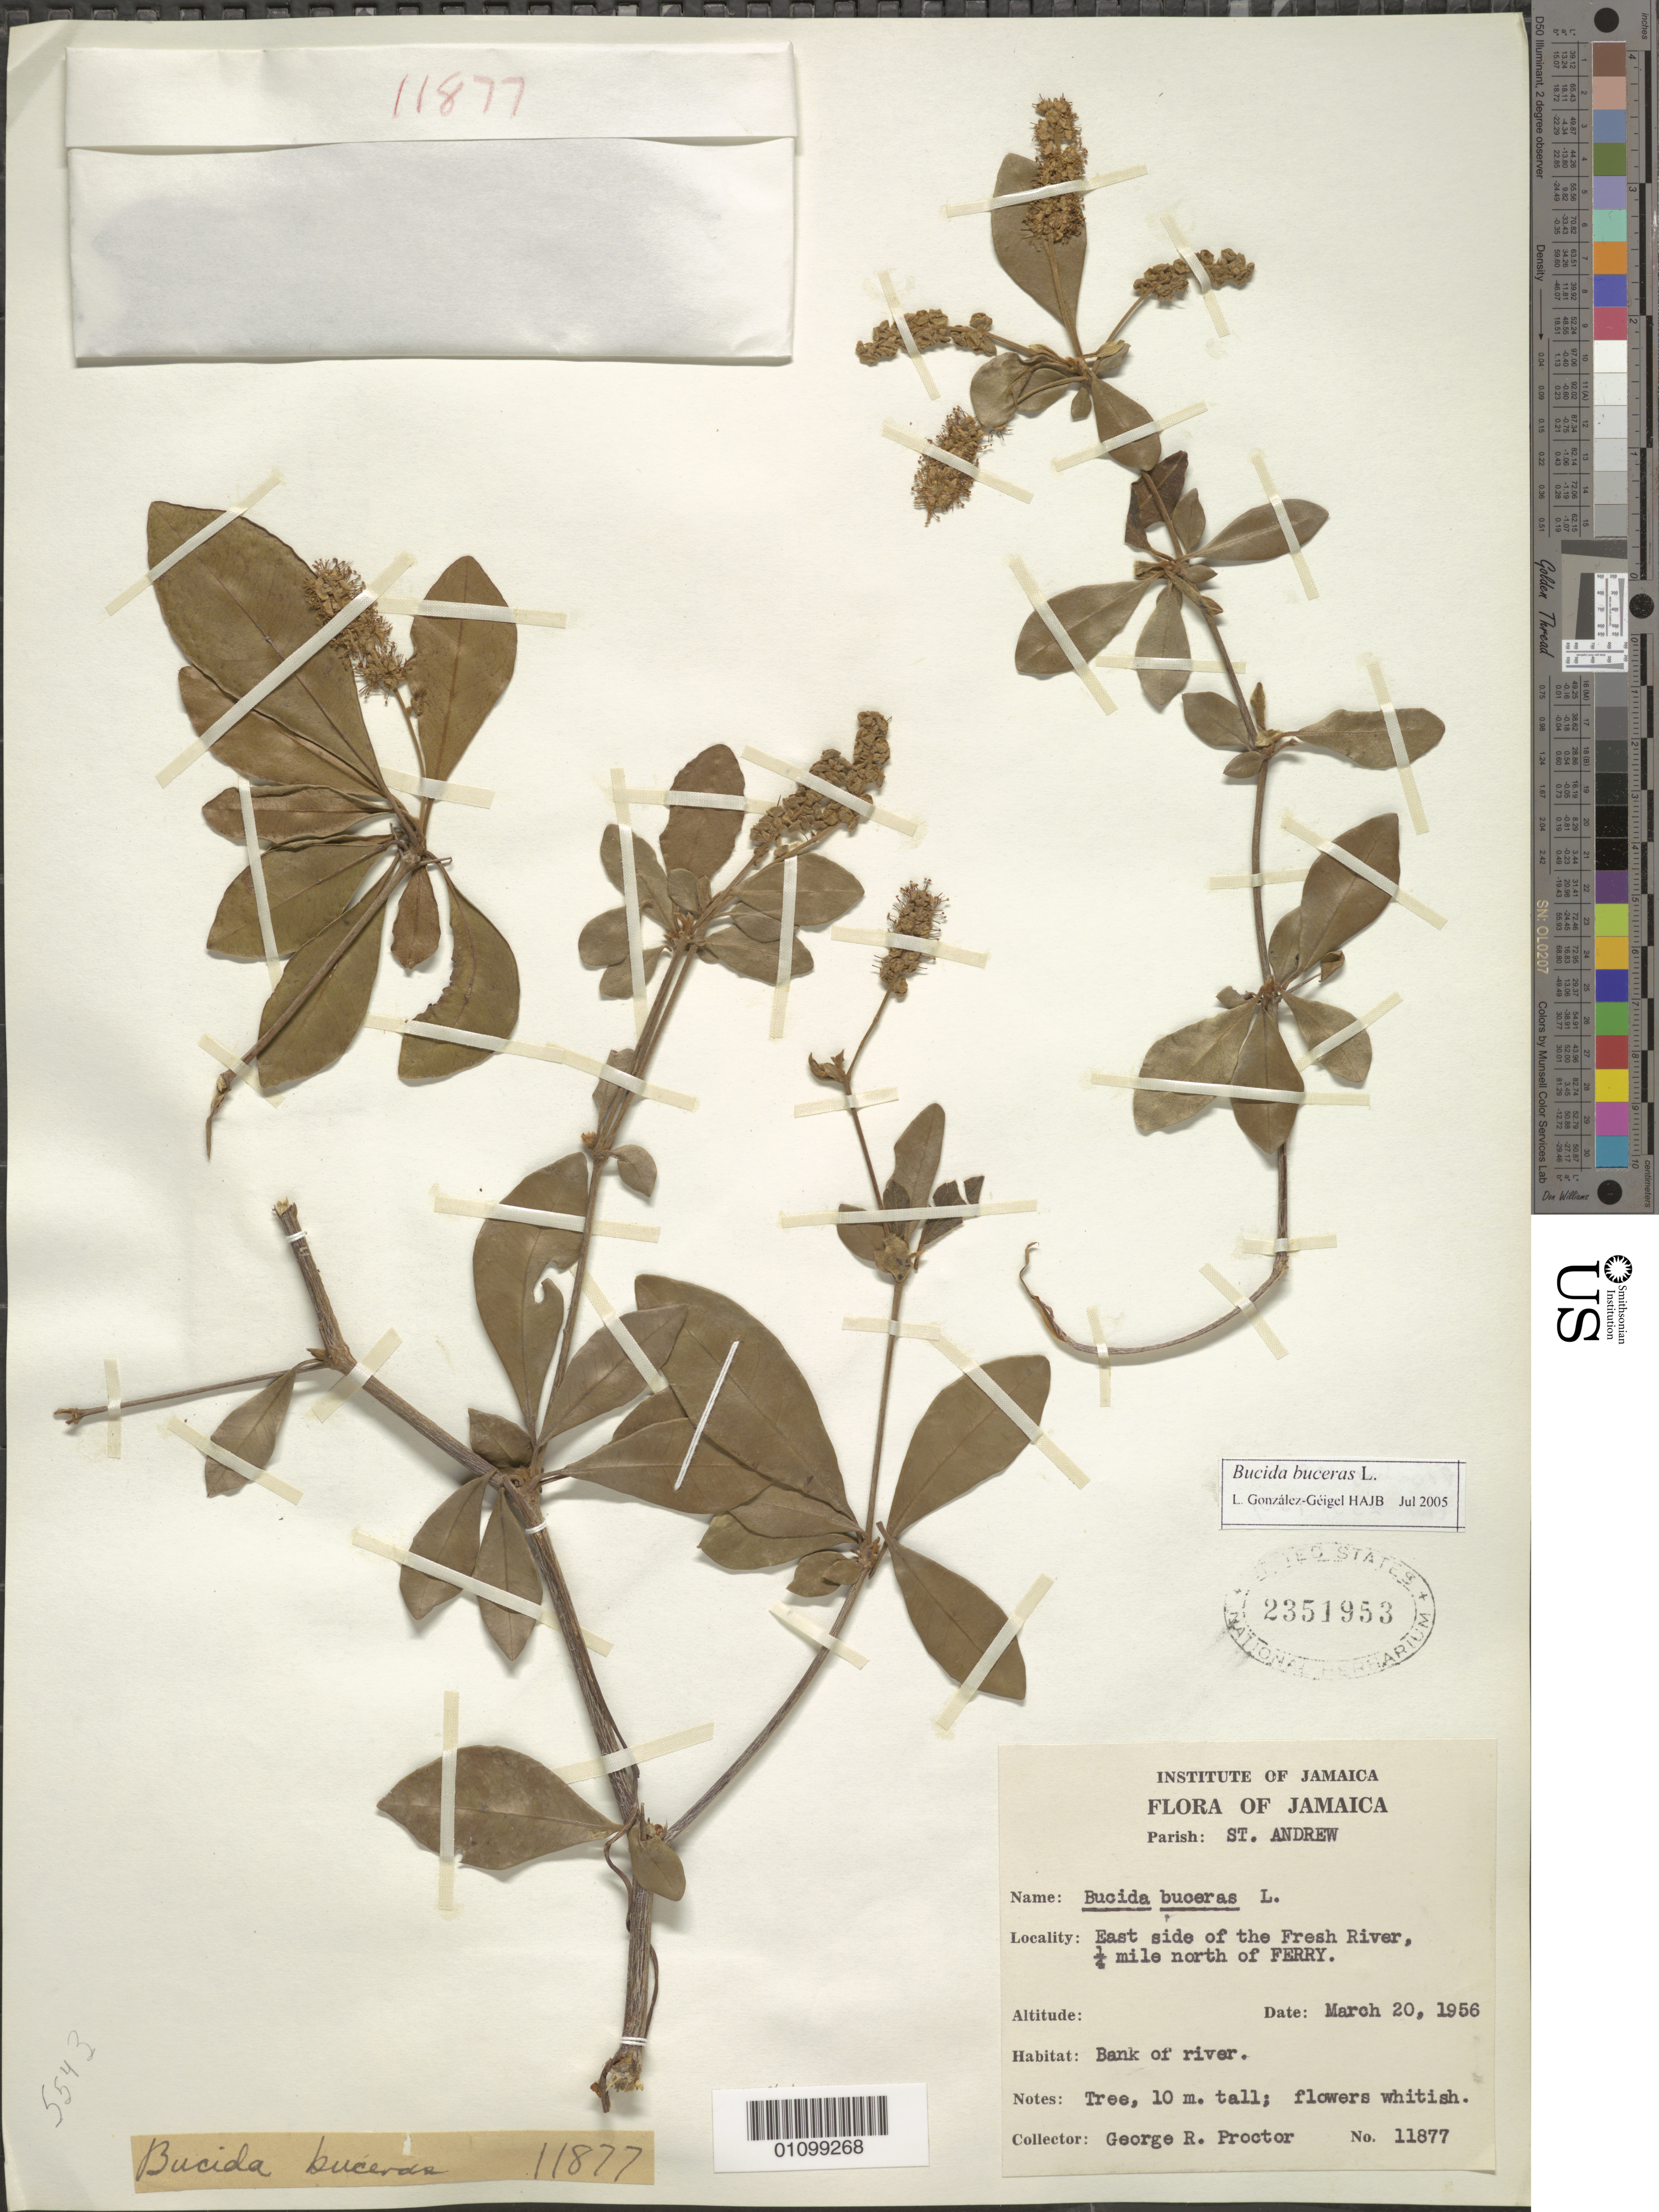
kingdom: Plantae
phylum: Tracheophyta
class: Magnoliopsida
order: Myrtales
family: Combretaceae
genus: Terminalia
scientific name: Terminalia buceras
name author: (L.) C. Wright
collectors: G. R. Proctor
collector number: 11877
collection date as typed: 20 Mar 1956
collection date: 1956-03-20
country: Jamaica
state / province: Saint Andrew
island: Jamaica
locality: E side of the Fresh River 0.25 mile N of Ferry. Bank of river.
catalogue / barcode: US 2351953